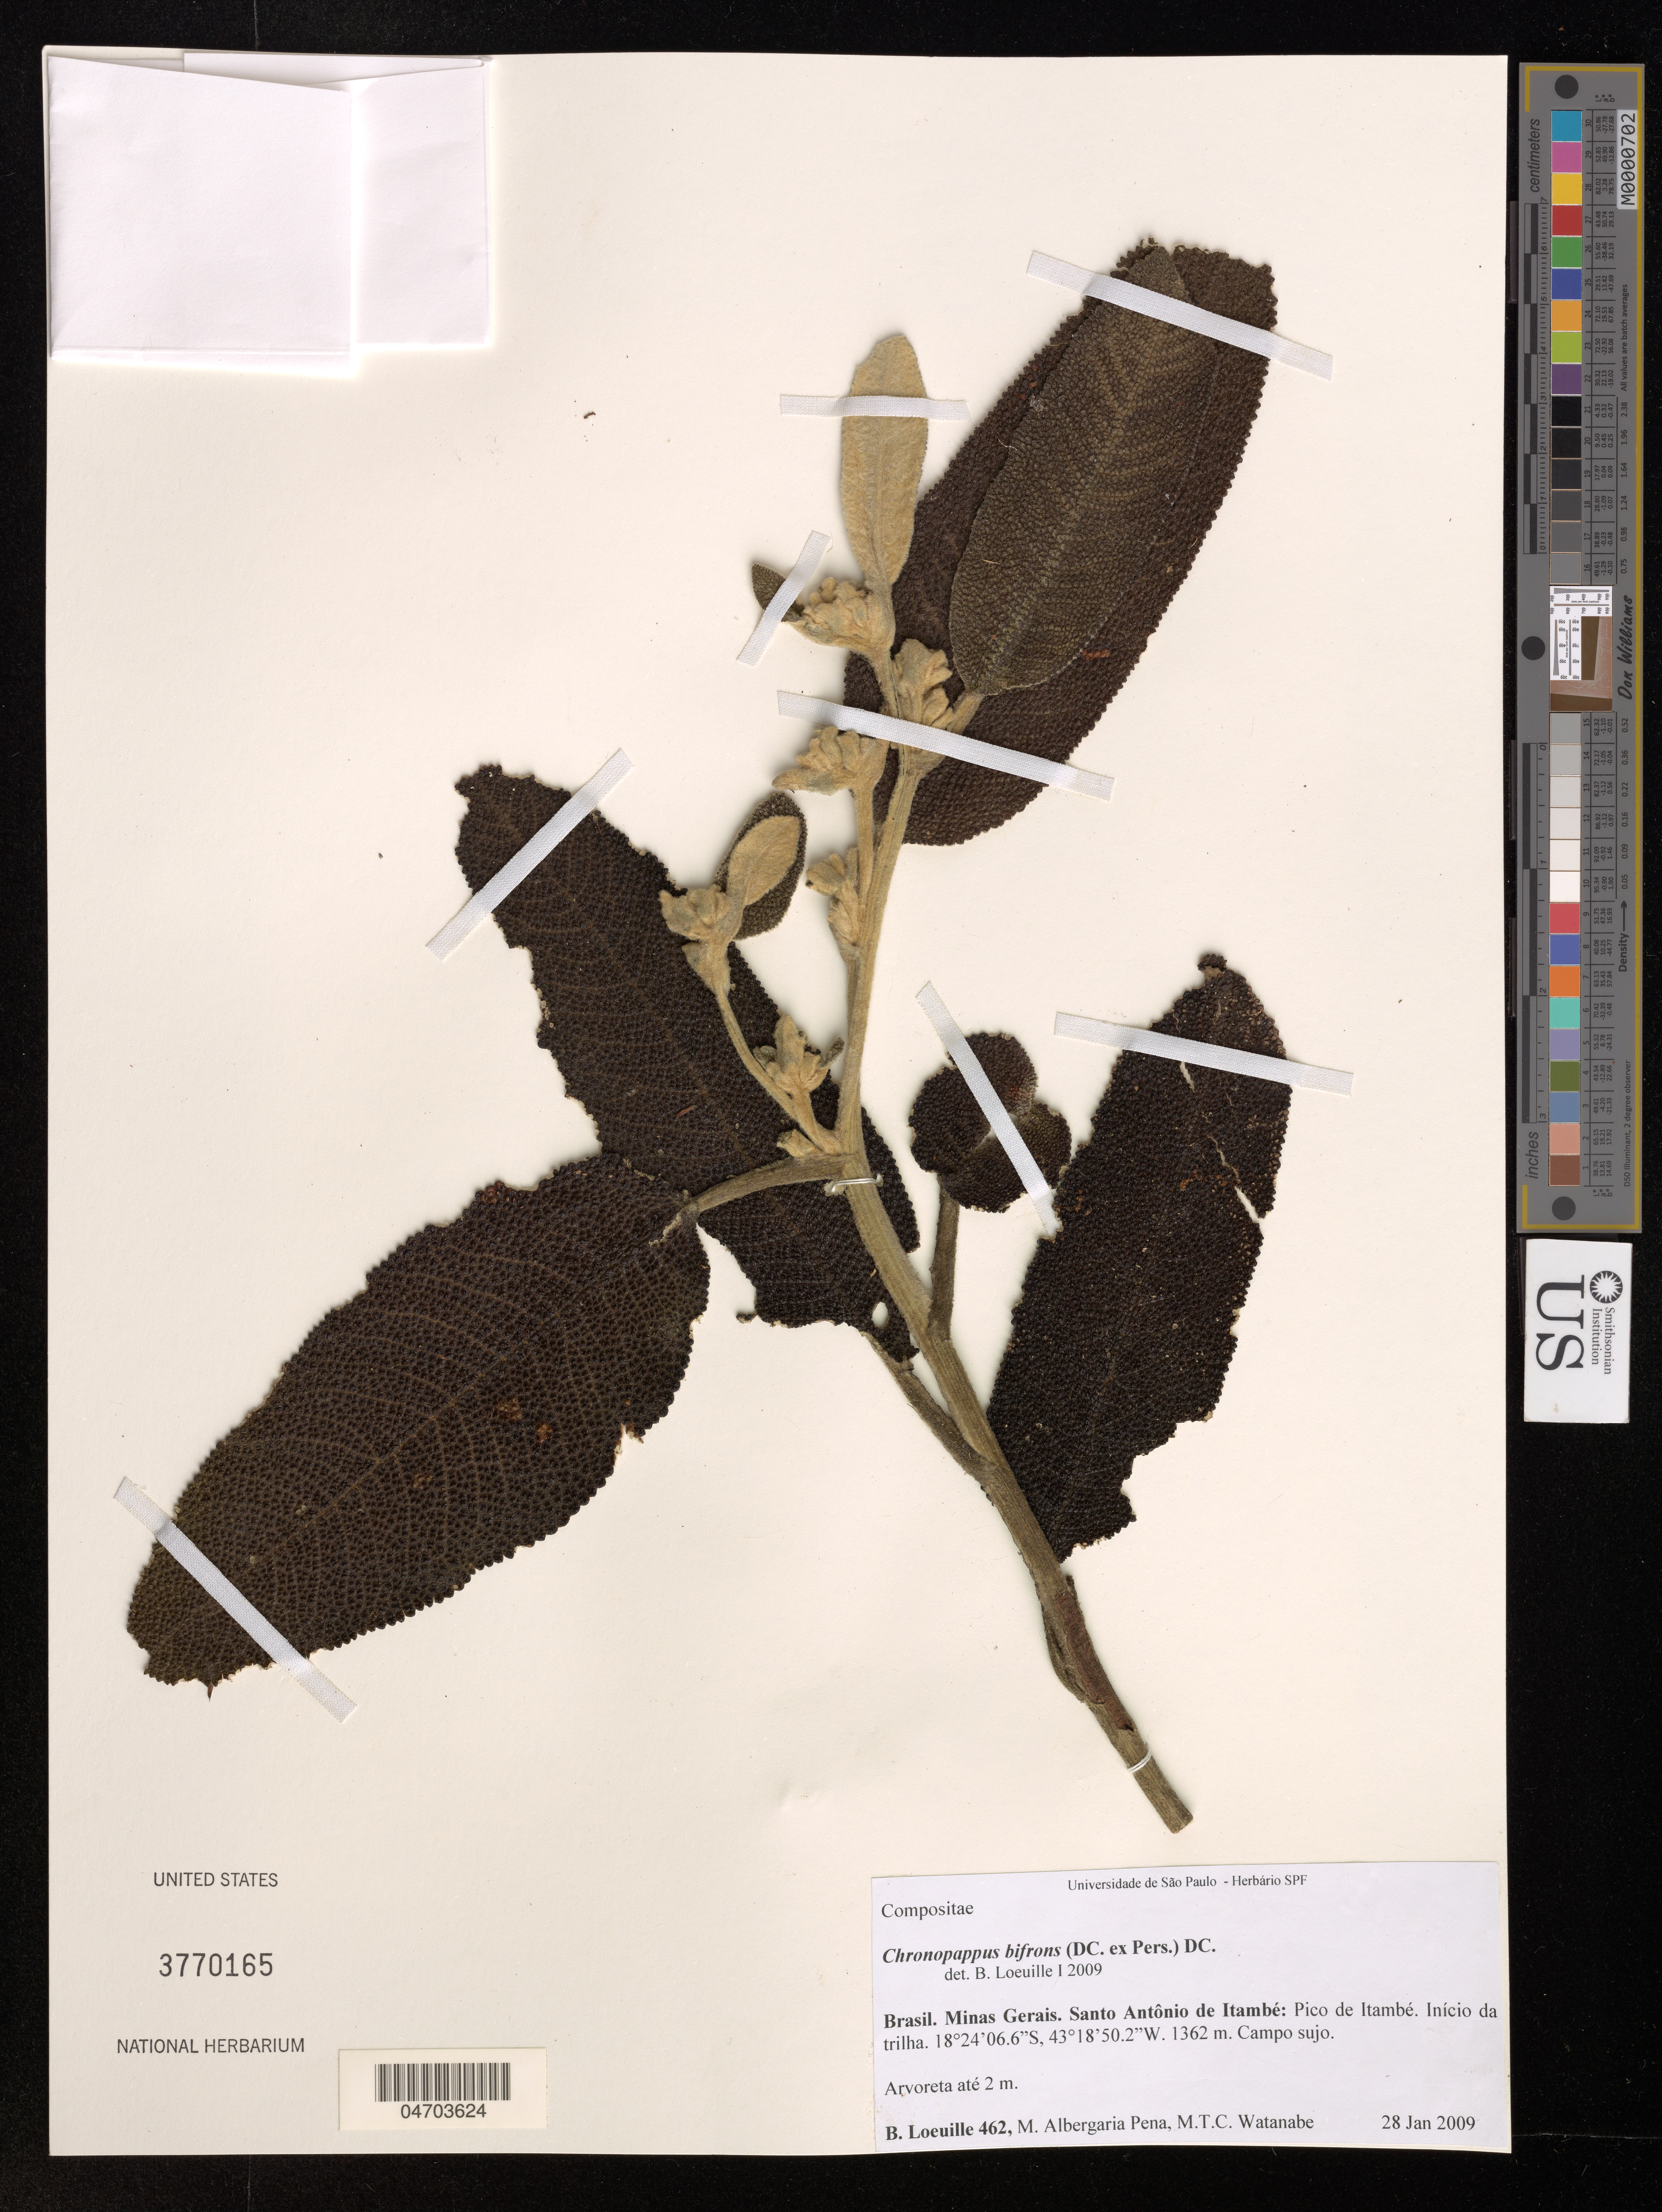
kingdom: Plantae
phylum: Tracheophyta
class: Magnoliopsida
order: Asterales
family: Asteraceae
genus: Chronopappus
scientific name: Chronopappus bifrons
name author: (DC. ex Pers.) DC.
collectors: B. Loeuille & M. Albergaria Pena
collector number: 462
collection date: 2009-01-28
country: Brazil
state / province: Minas Gerais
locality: Santo Antônio de Itambé: Pico de Itambé. Início da trilha.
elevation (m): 1362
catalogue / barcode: US 3770165